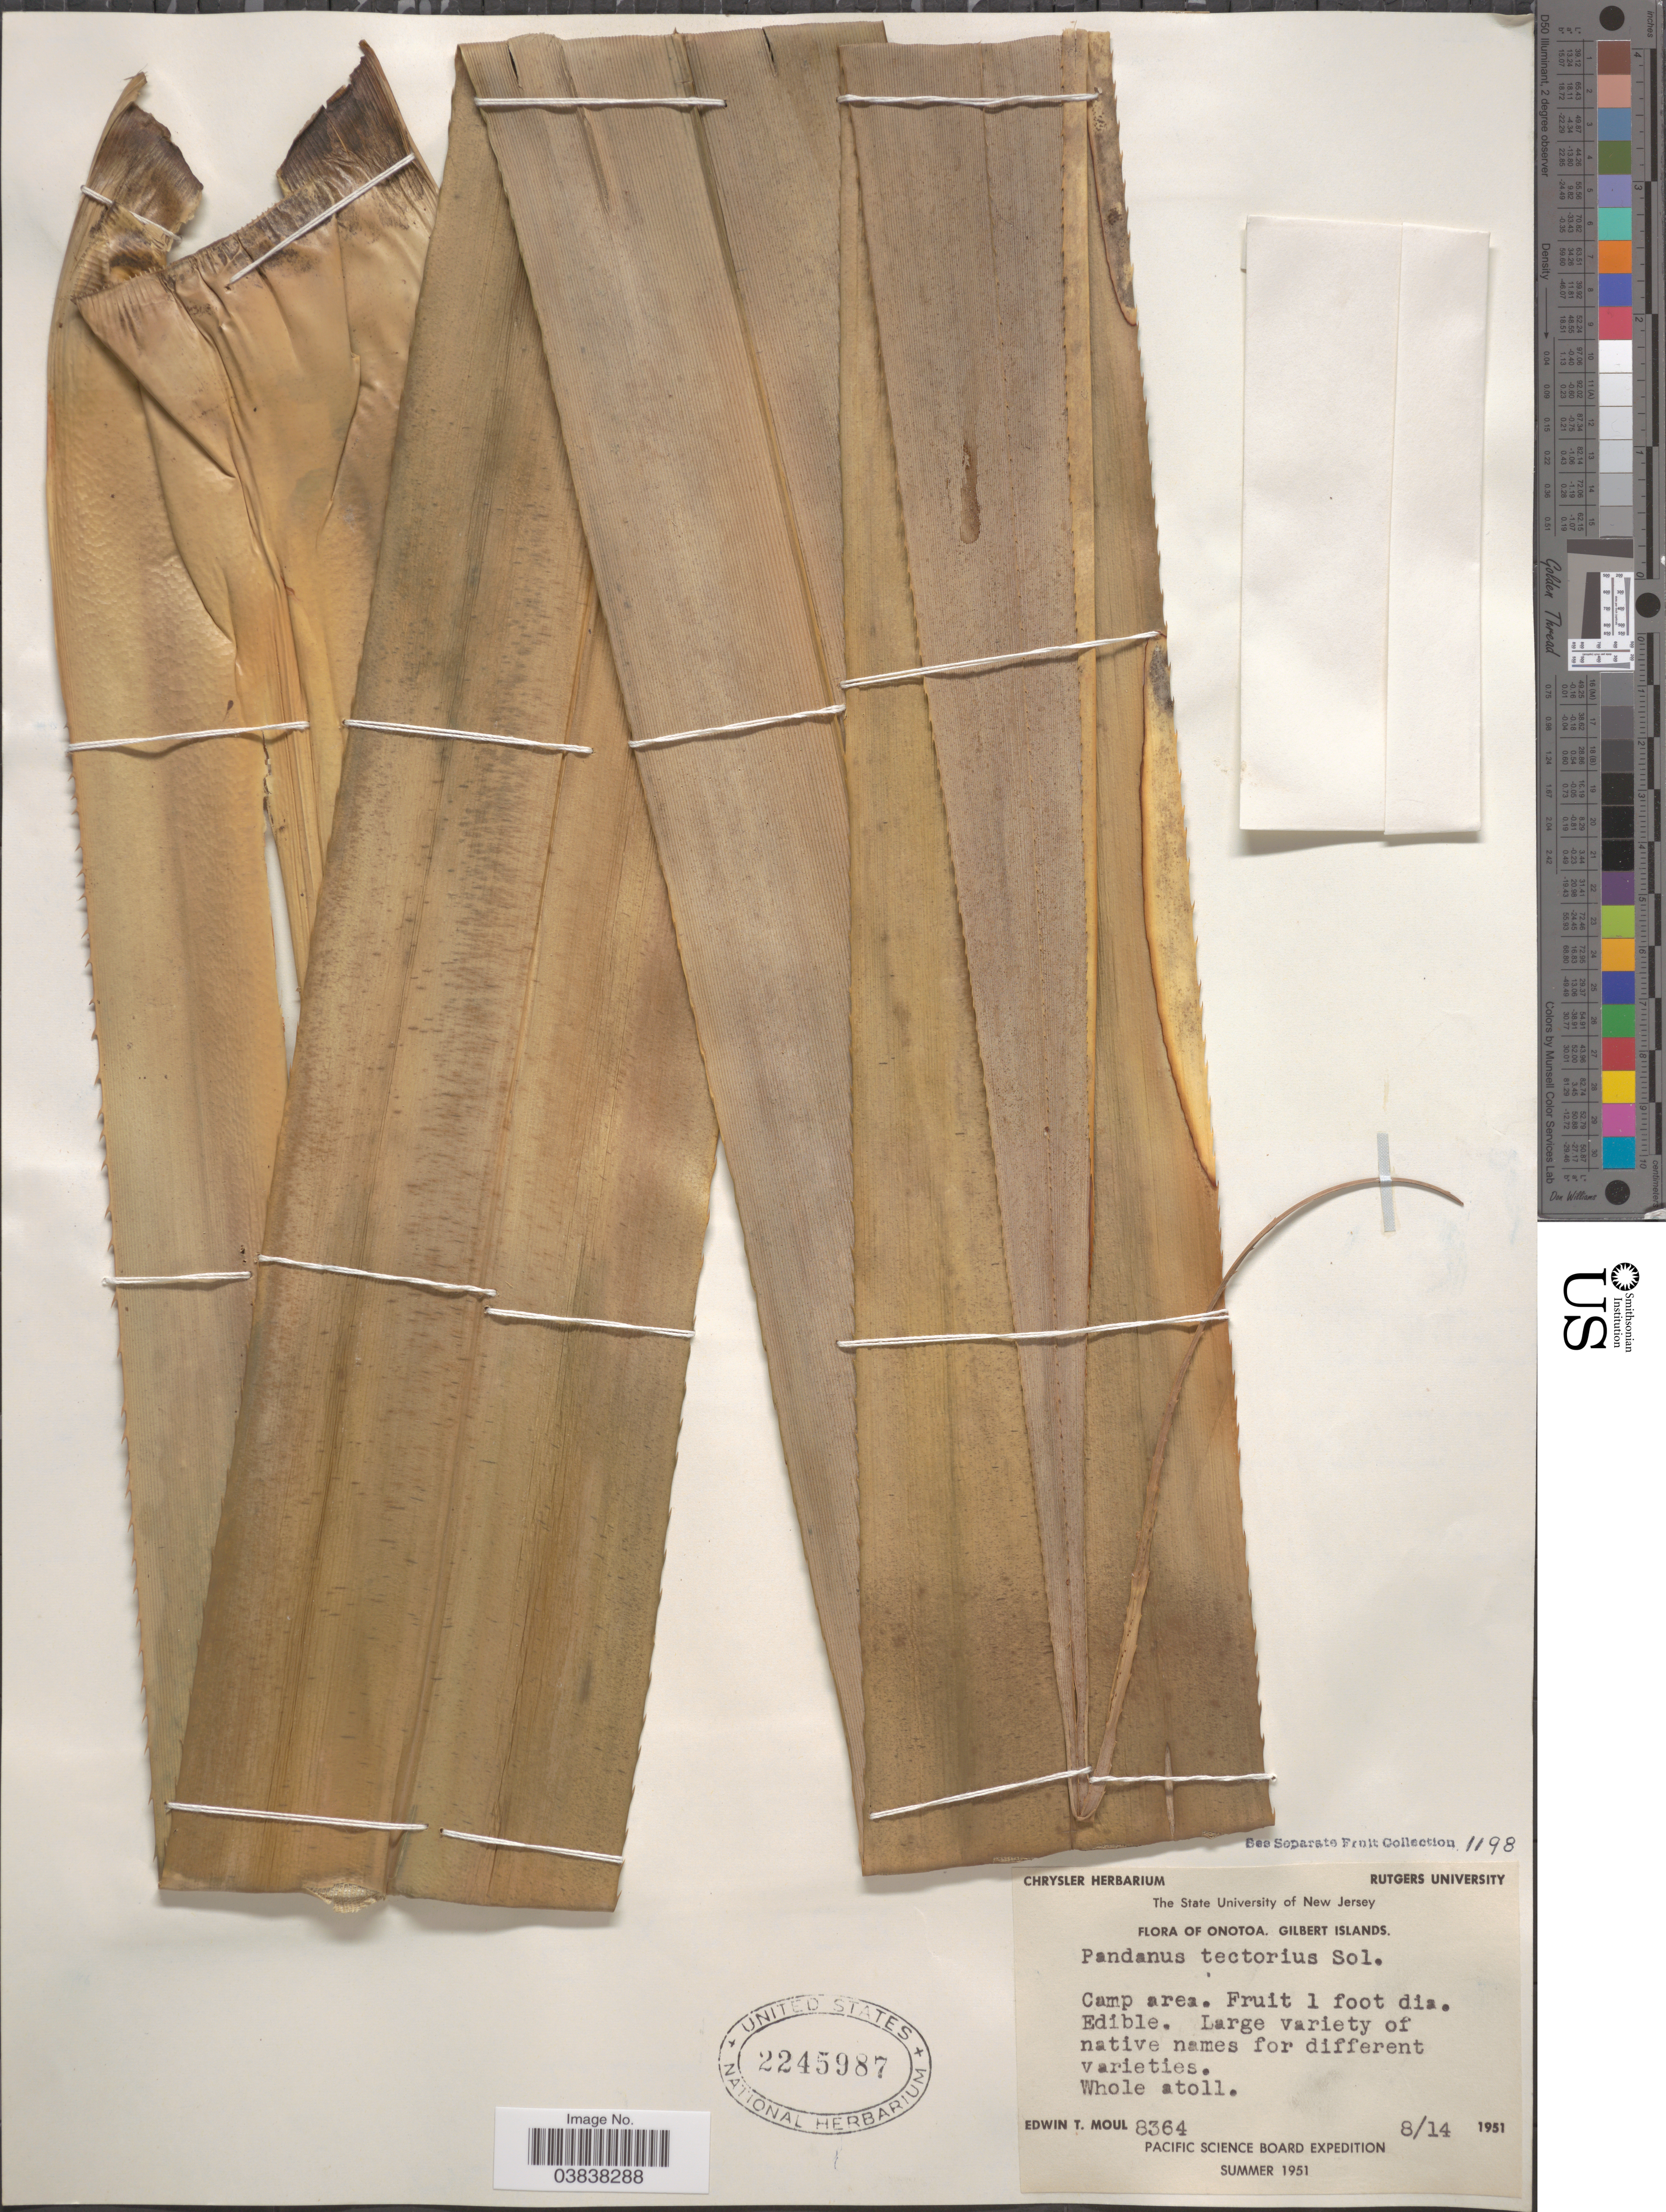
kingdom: Plantae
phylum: Tracheophyta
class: Liliopsida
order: Pandanales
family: Pandanaceae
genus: Pandanus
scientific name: Pandanus pulposus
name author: (Warb.) Martelli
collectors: E. T. Moul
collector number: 8364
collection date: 1951-08-14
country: Kiribati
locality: Anotoa. Gilbert Islands.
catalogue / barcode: US 2245987